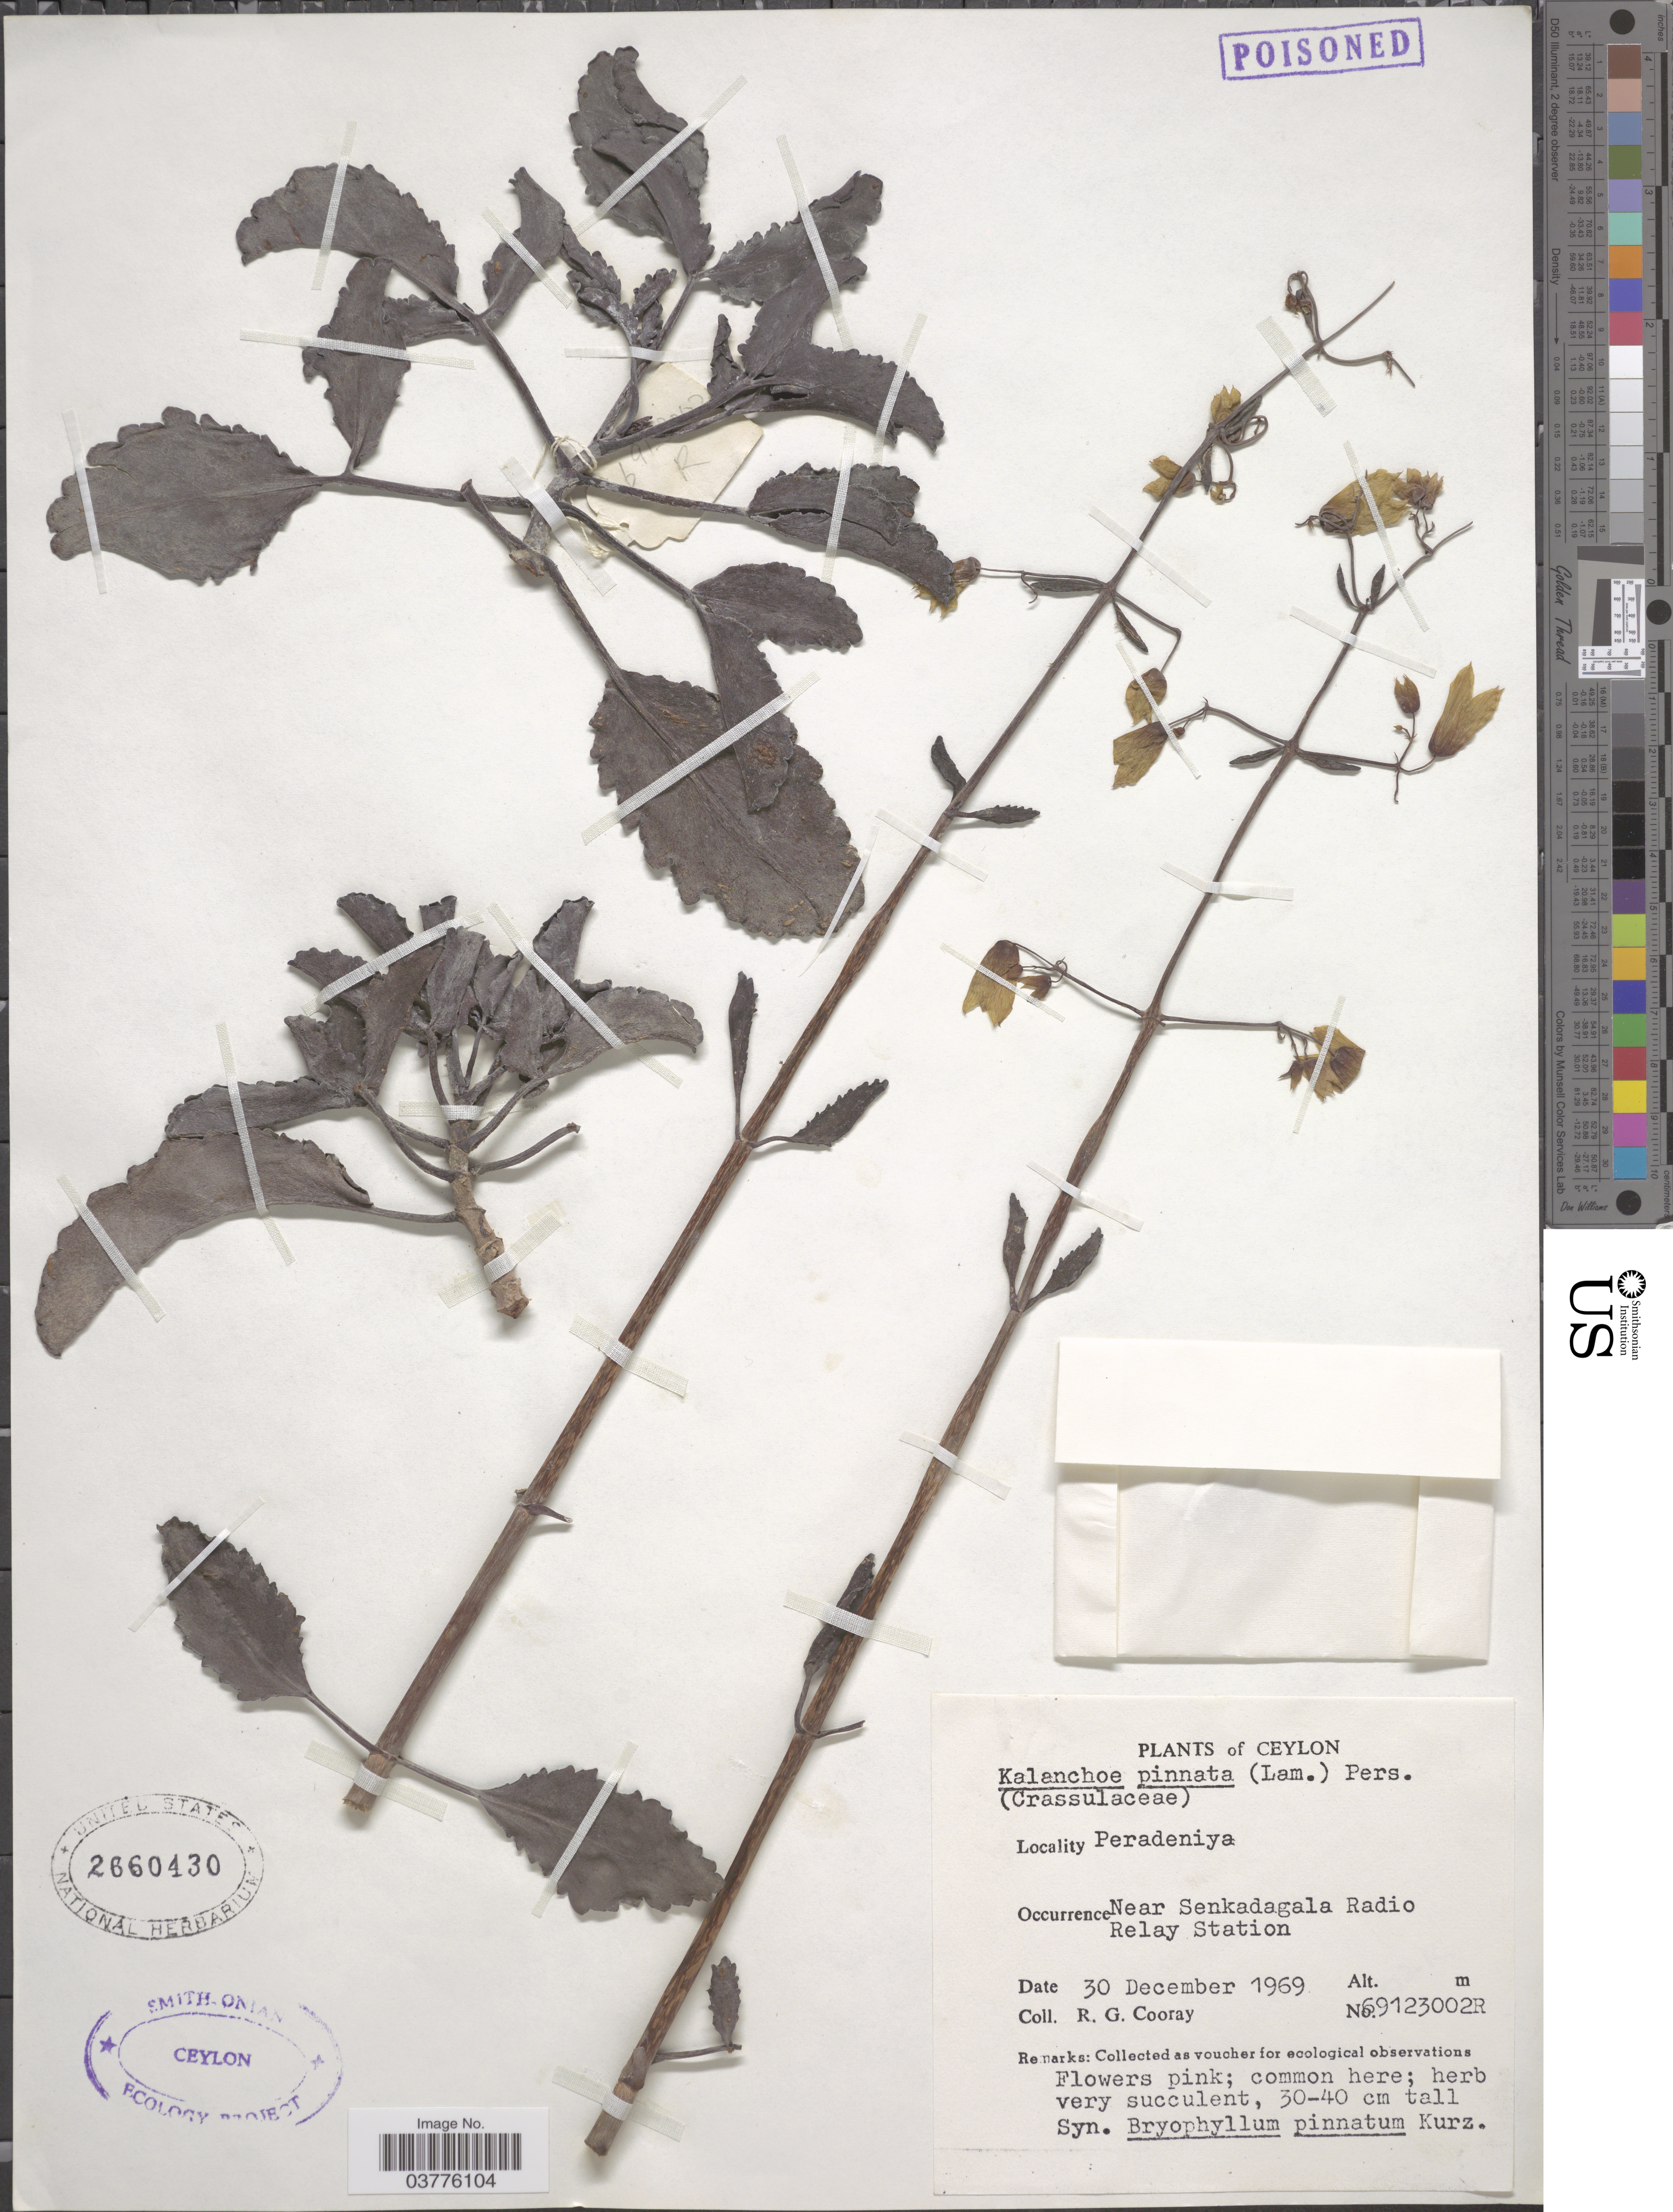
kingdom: Plantae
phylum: Tracheophyta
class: Magnoliopsida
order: Saxifragales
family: Crassulaceae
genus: Kalanchoe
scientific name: Kalanchoe pinnata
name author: (Lam.) Pers.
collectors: R. Cooray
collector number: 69123002R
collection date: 1969-12-30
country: Sri Lanka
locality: Ceylon. Peradeniya. Near Senkadagala Radio Relay Station.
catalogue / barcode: US 2660430